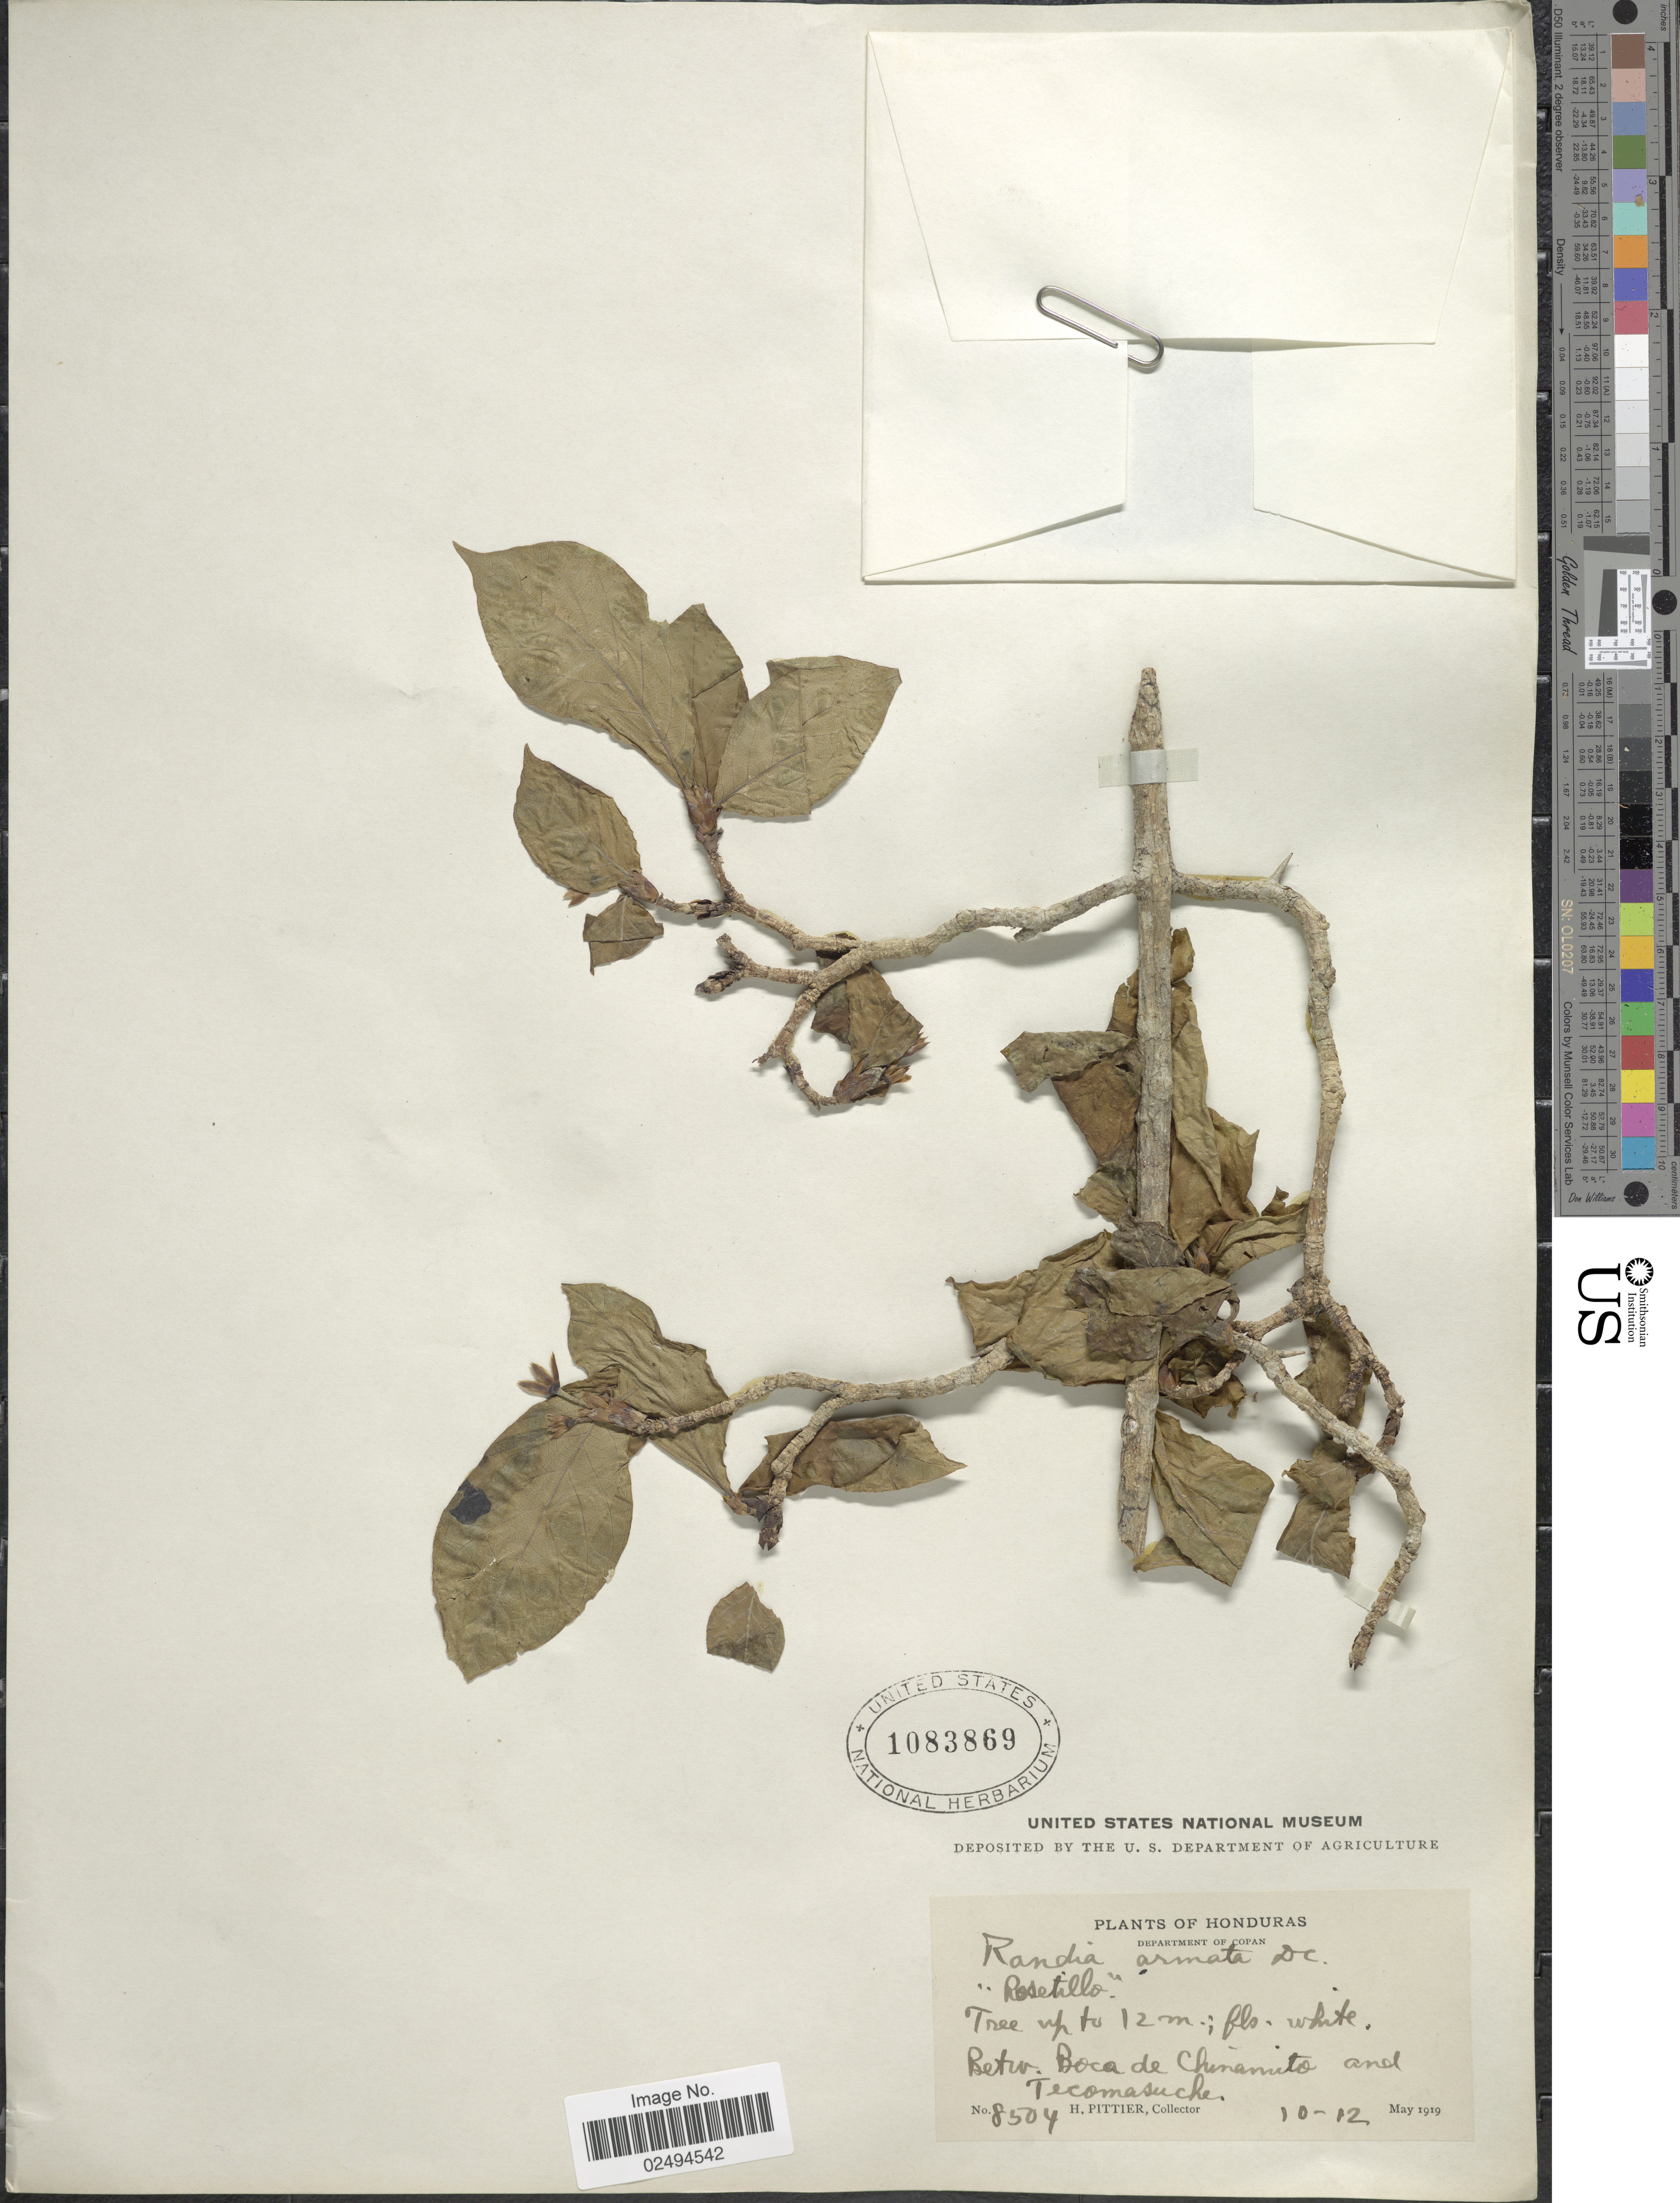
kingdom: Plantae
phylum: Tracheophyta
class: Magnoliopsida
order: Gentianales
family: Rubiaceae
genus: Randia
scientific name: Randia armata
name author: (Sw.) DC.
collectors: H. F. Pittier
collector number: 8504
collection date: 1919-05-10/1919-05-12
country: Honduras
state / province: Copán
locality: Department of Copan. Betw. Boca de Chinamito and Tecomasuche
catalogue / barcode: US 1083869